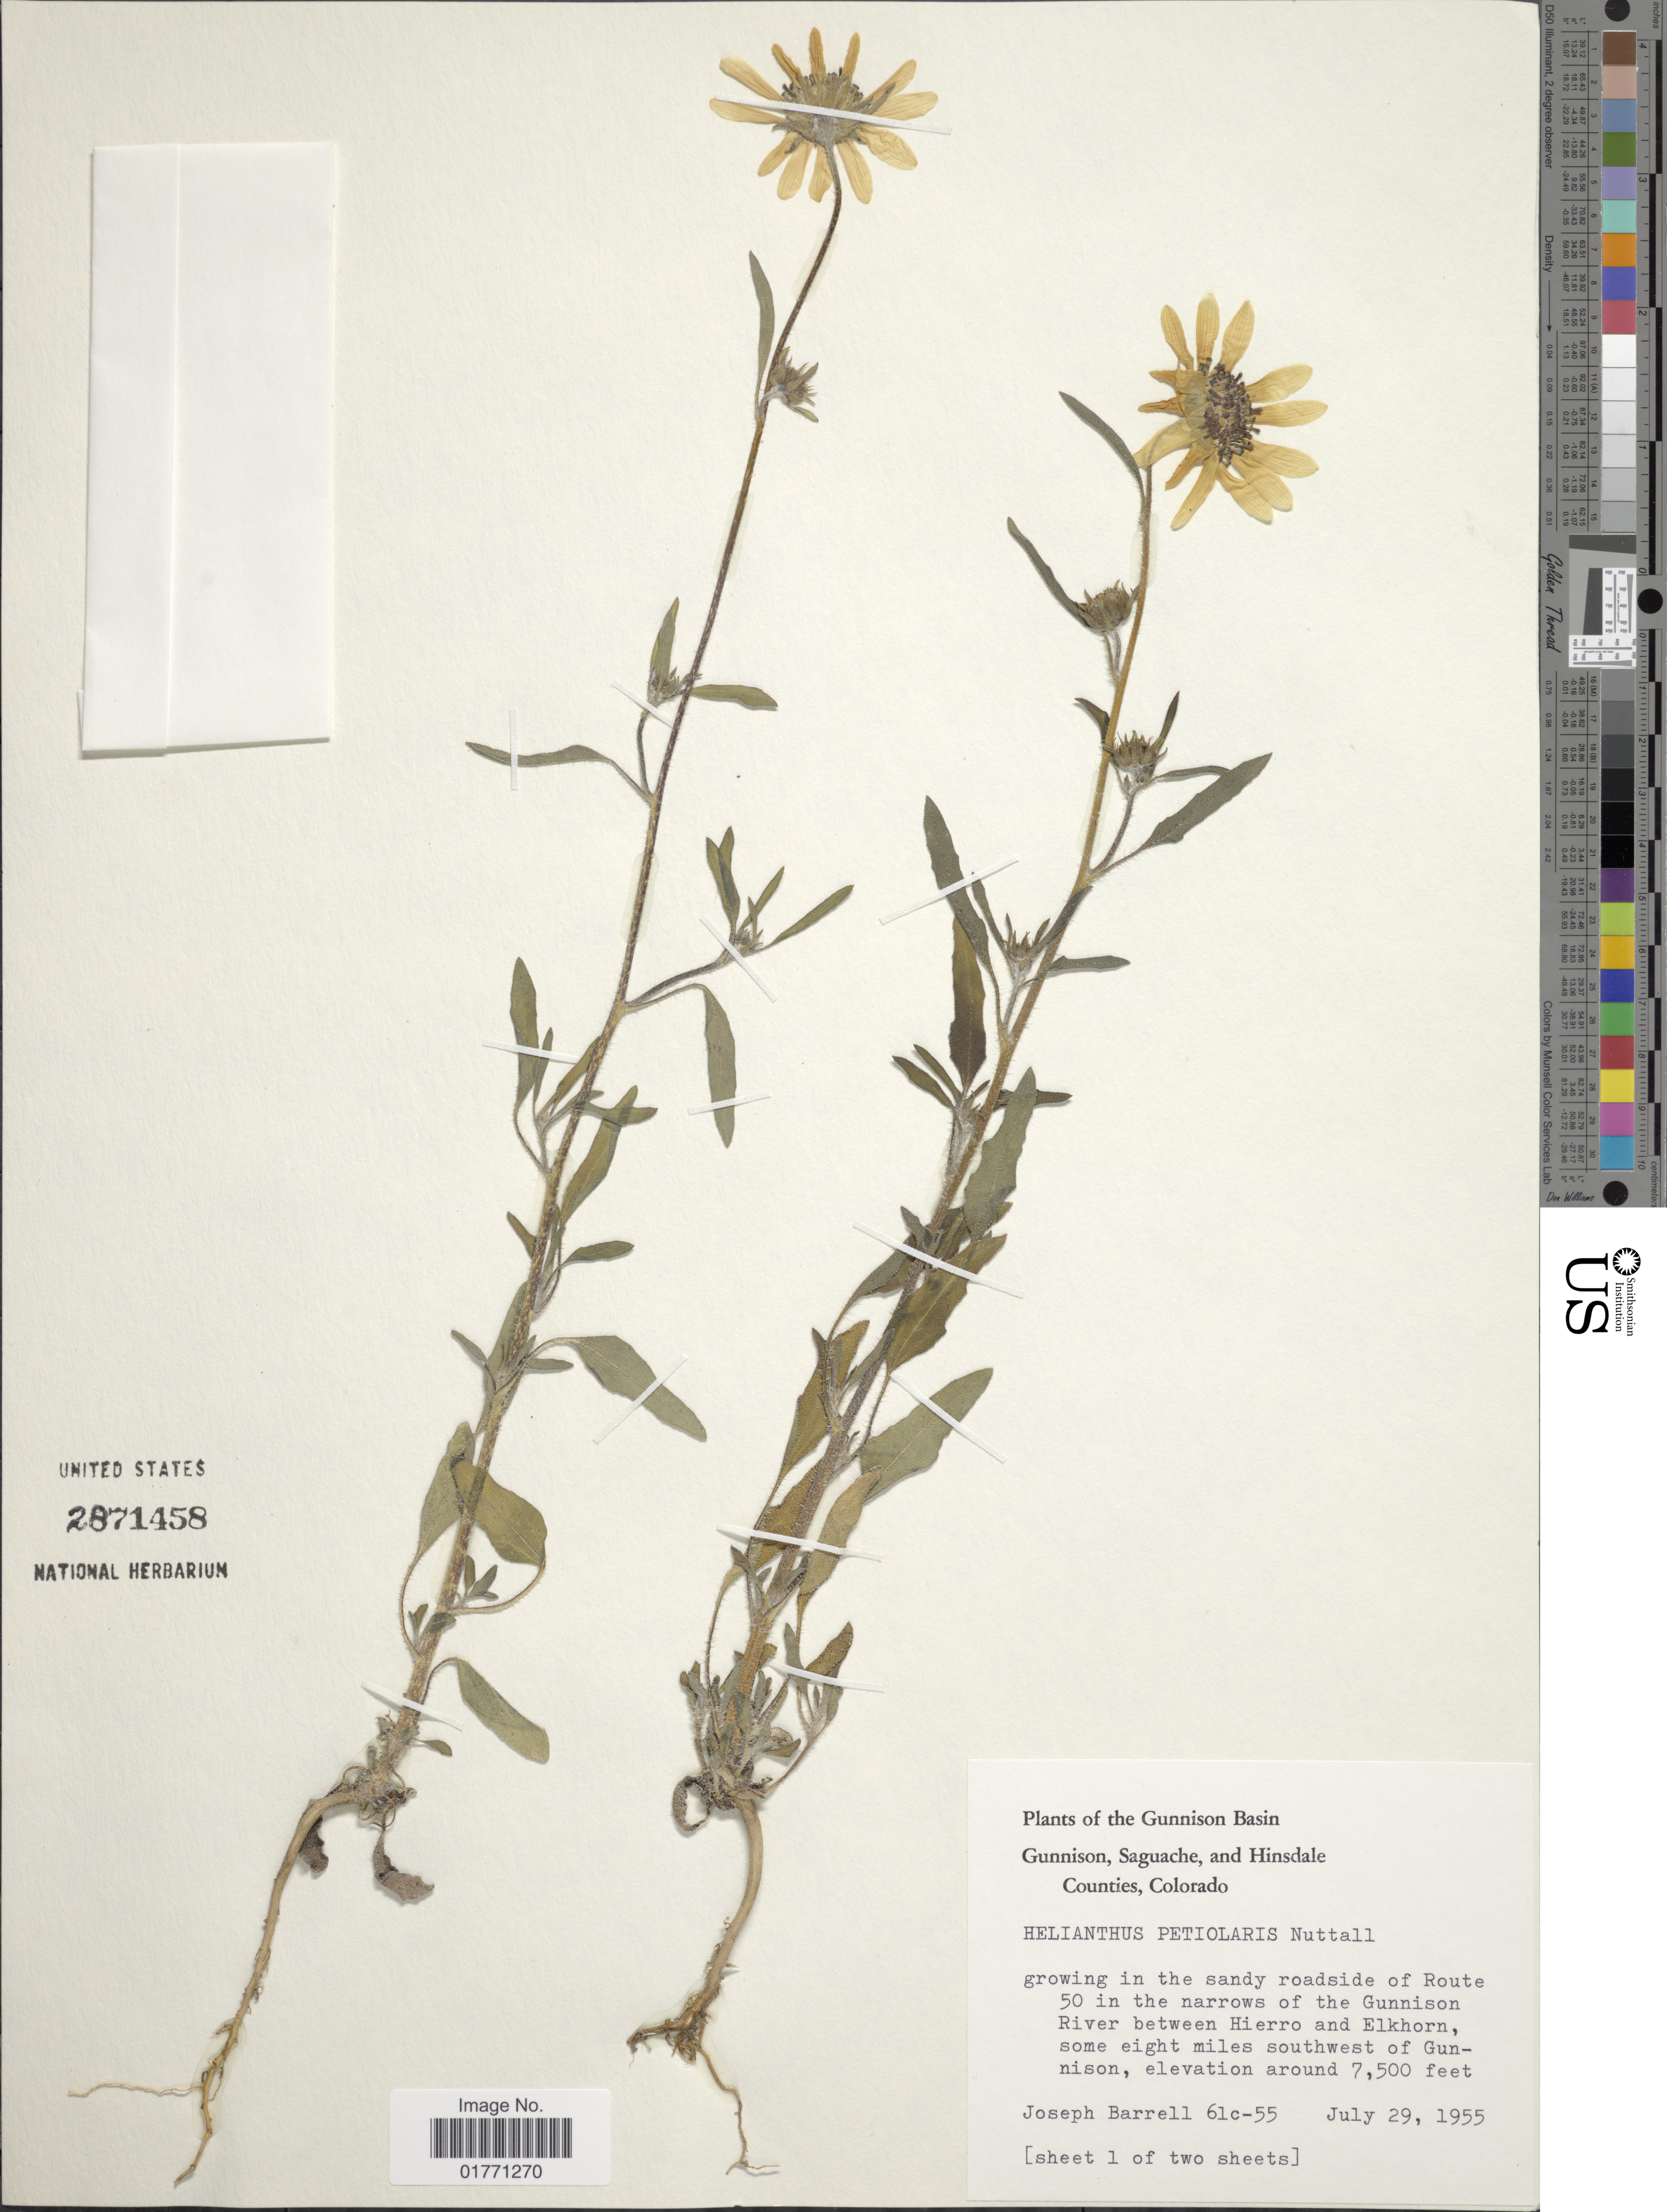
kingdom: Plantae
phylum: Tracheophyta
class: Magnoliopsida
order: Asterales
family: Asteraceae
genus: Helianthus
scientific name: Helianthus petiolaris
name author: Nutt.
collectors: J. Barrell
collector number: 61c-55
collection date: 1955-07-29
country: United States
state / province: Colorado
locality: Gunnison Basin, Gunnison, Saguache, and Hinsdale Counties, in the sandy roadside of Route 50 in the narrows of the Gunnison River between Hierro and Elkhorn, some eight miles southwest of Gunnison.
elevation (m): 2286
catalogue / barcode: US 2871458